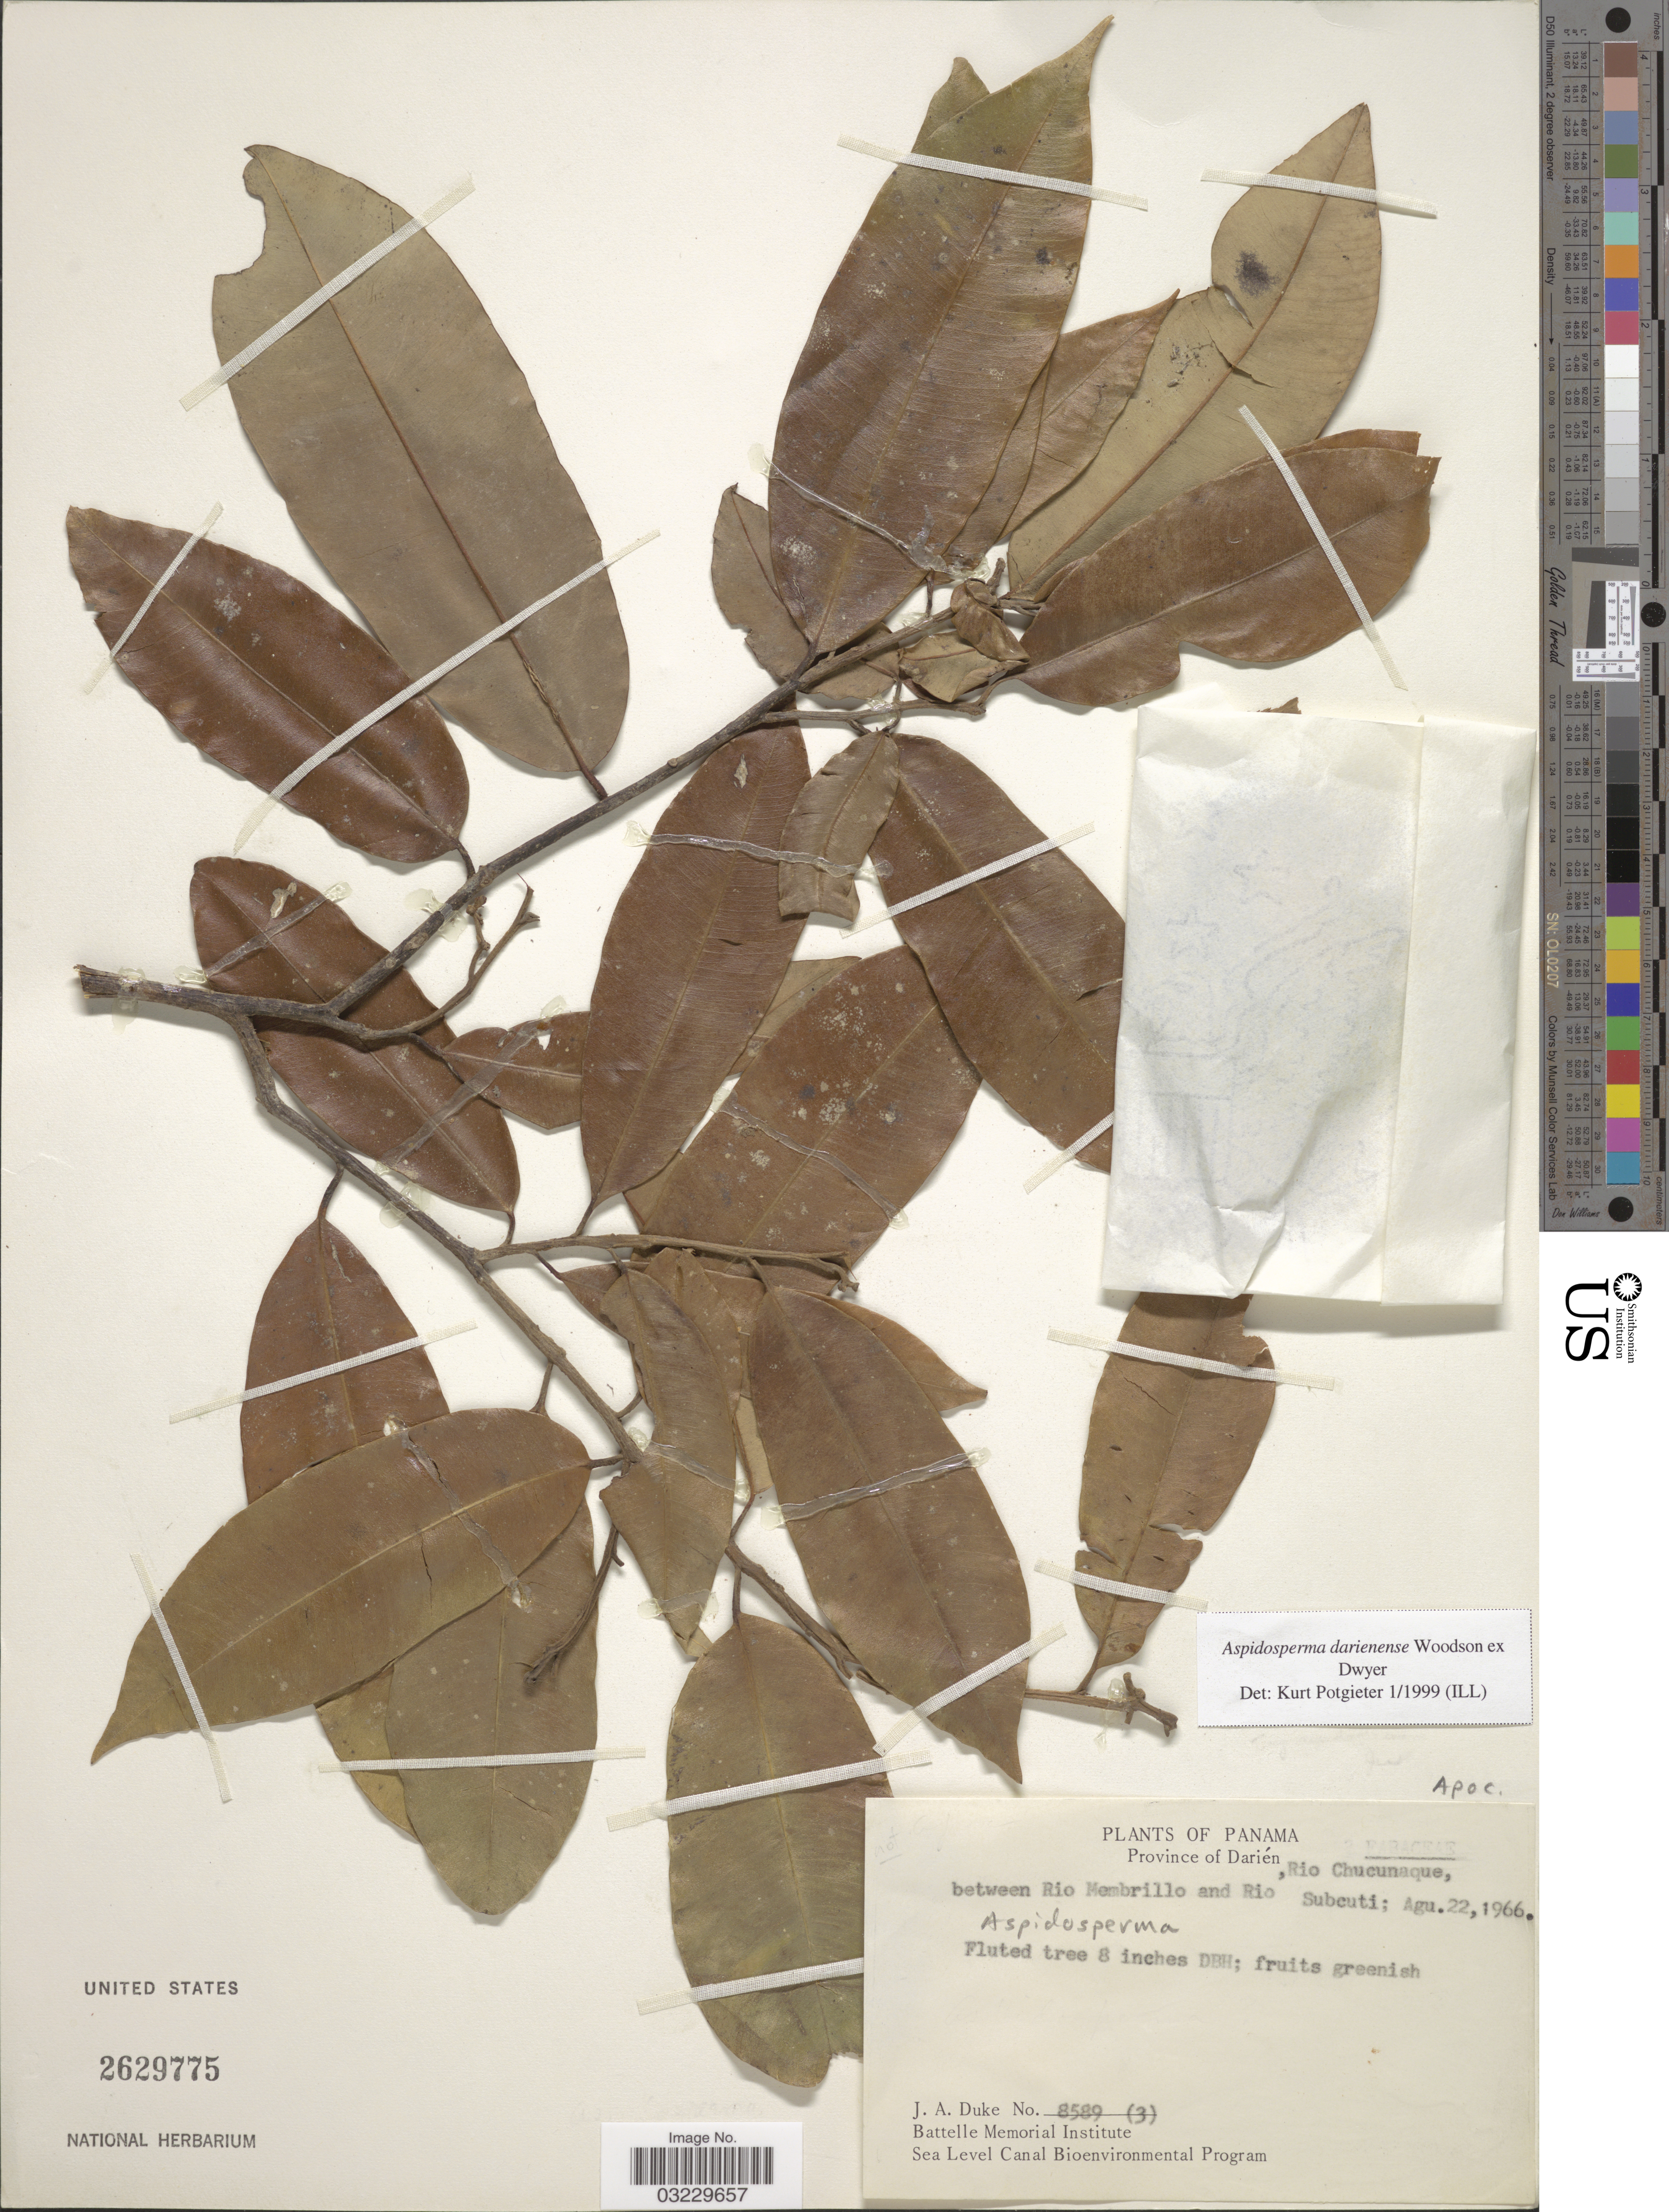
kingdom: Plantae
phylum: Tracheophyta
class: Magnoliopsida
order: Gentianales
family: Apocynaceae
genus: Aspidosperma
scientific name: Aspidosperma darienense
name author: Woodson ex Dwyer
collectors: J. A. Duke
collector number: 8589 (3)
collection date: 1966-08-22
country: Panama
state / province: Darién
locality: Rio Chucunaque, between Rio Membrillo and Rio Subcuti.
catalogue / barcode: US 2629775